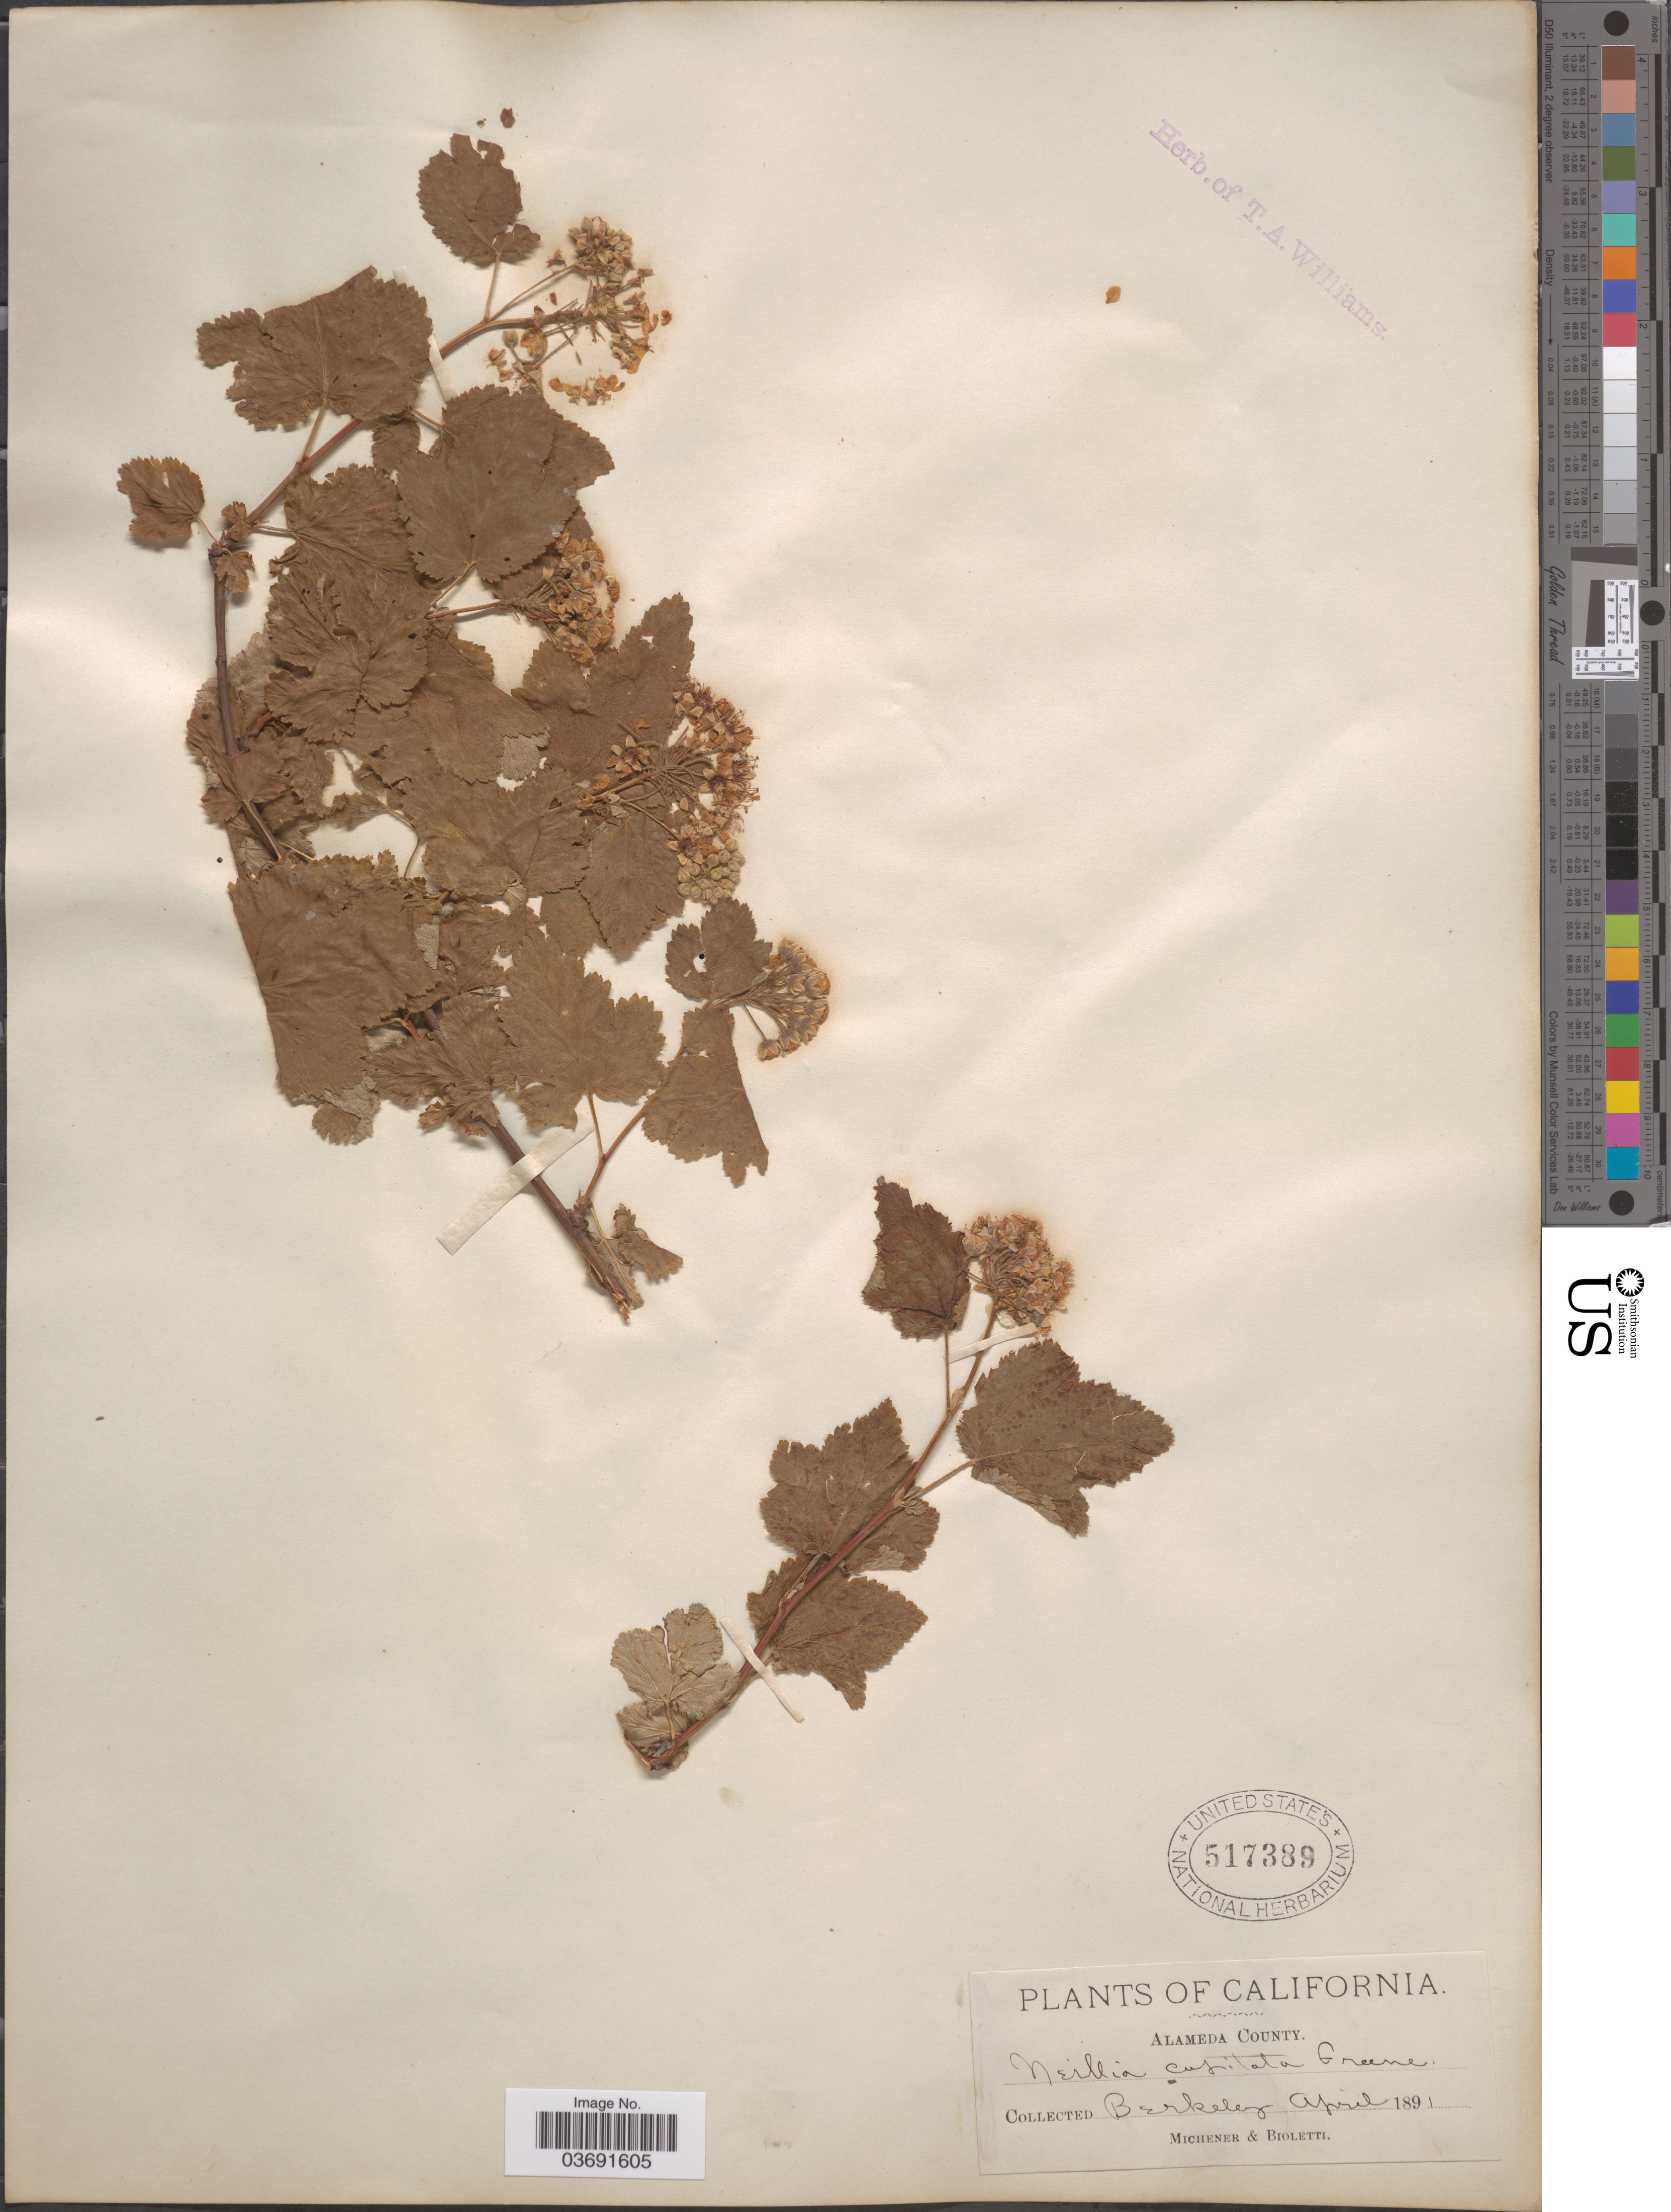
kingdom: Plantae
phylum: Tracheophyta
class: Magnoliopsida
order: Rosales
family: Rosaceae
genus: Physocarpus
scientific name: Physocarpus capitatus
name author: (Pursh) Kuntze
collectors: -. Michener & -- Bioletti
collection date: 1891-04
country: United States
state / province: California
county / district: Alameda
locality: Alameda County.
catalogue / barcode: US 517389